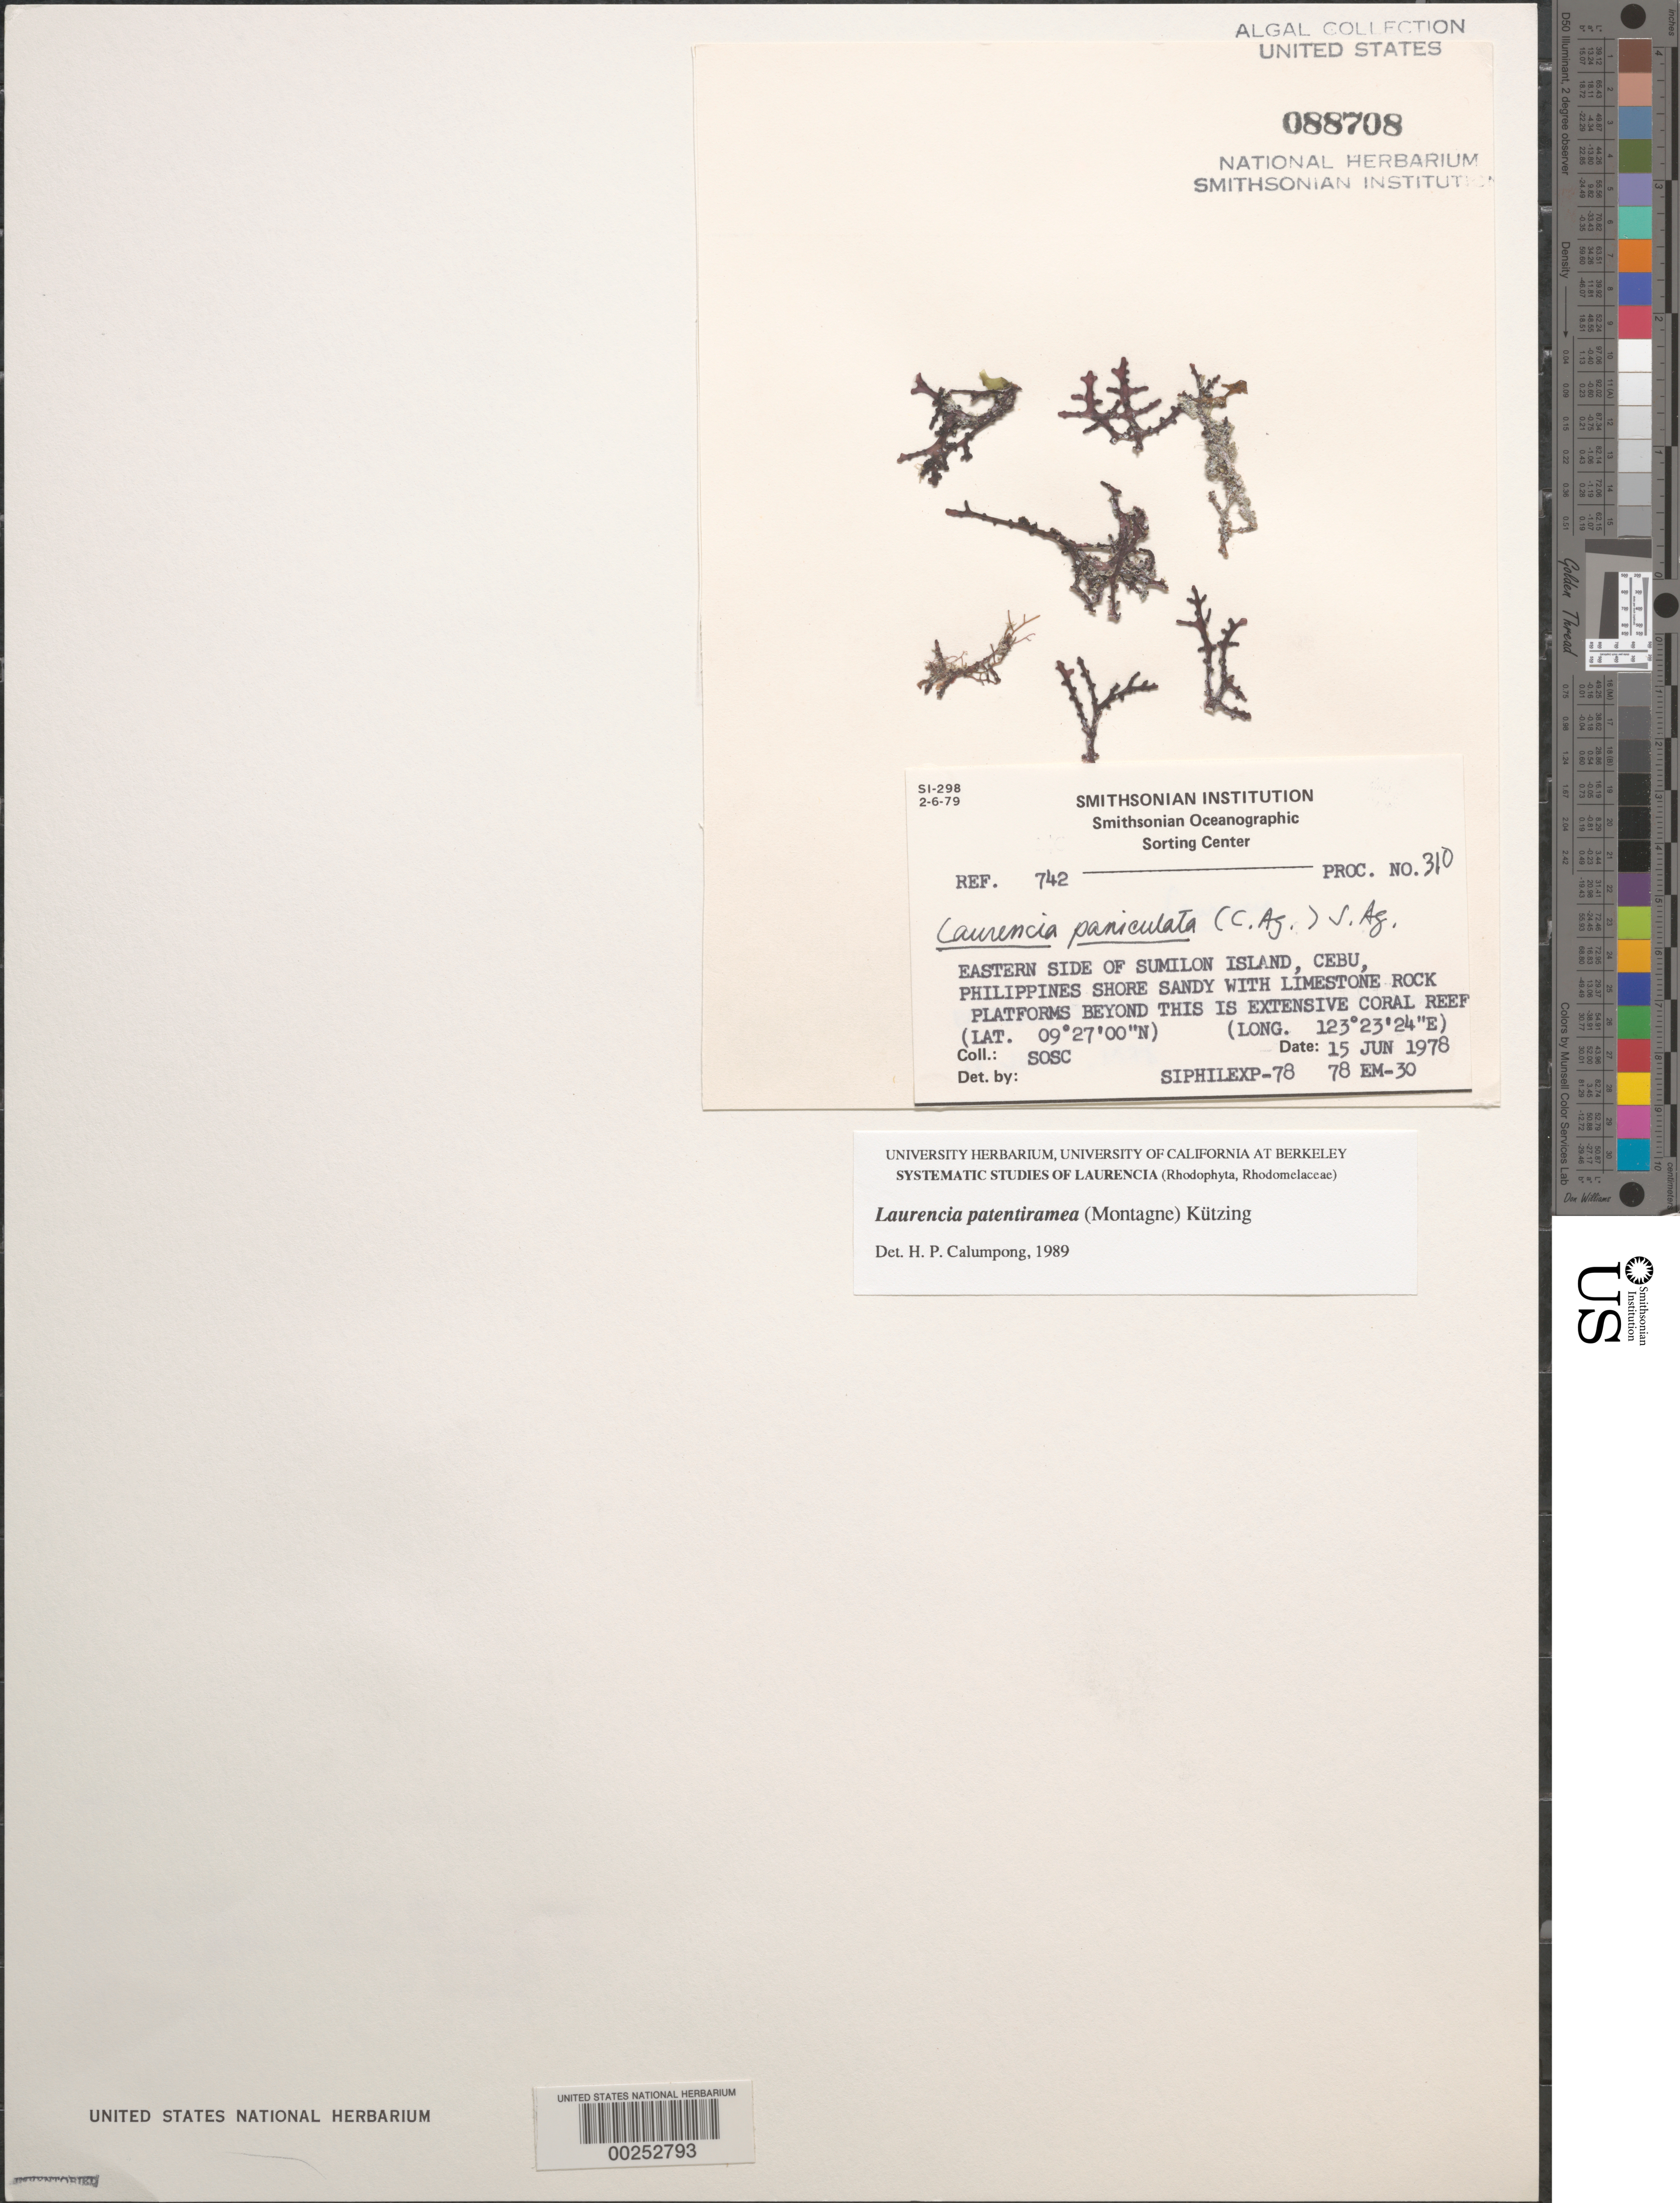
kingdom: Plantae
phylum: Rhodophyta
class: Florideophyceae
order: Ceramiales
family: Rhodomelaceae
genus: Palisada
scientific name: Palisada patentiramea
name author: (Mont.) Cassano et al.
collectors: SOSC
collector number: Station 78 Em-30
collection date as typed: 15 Jun 1978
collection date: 1978-06-15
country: Philippines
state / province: Central Visayas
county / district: Cebu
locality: Sumilon island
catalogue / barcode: US 88708